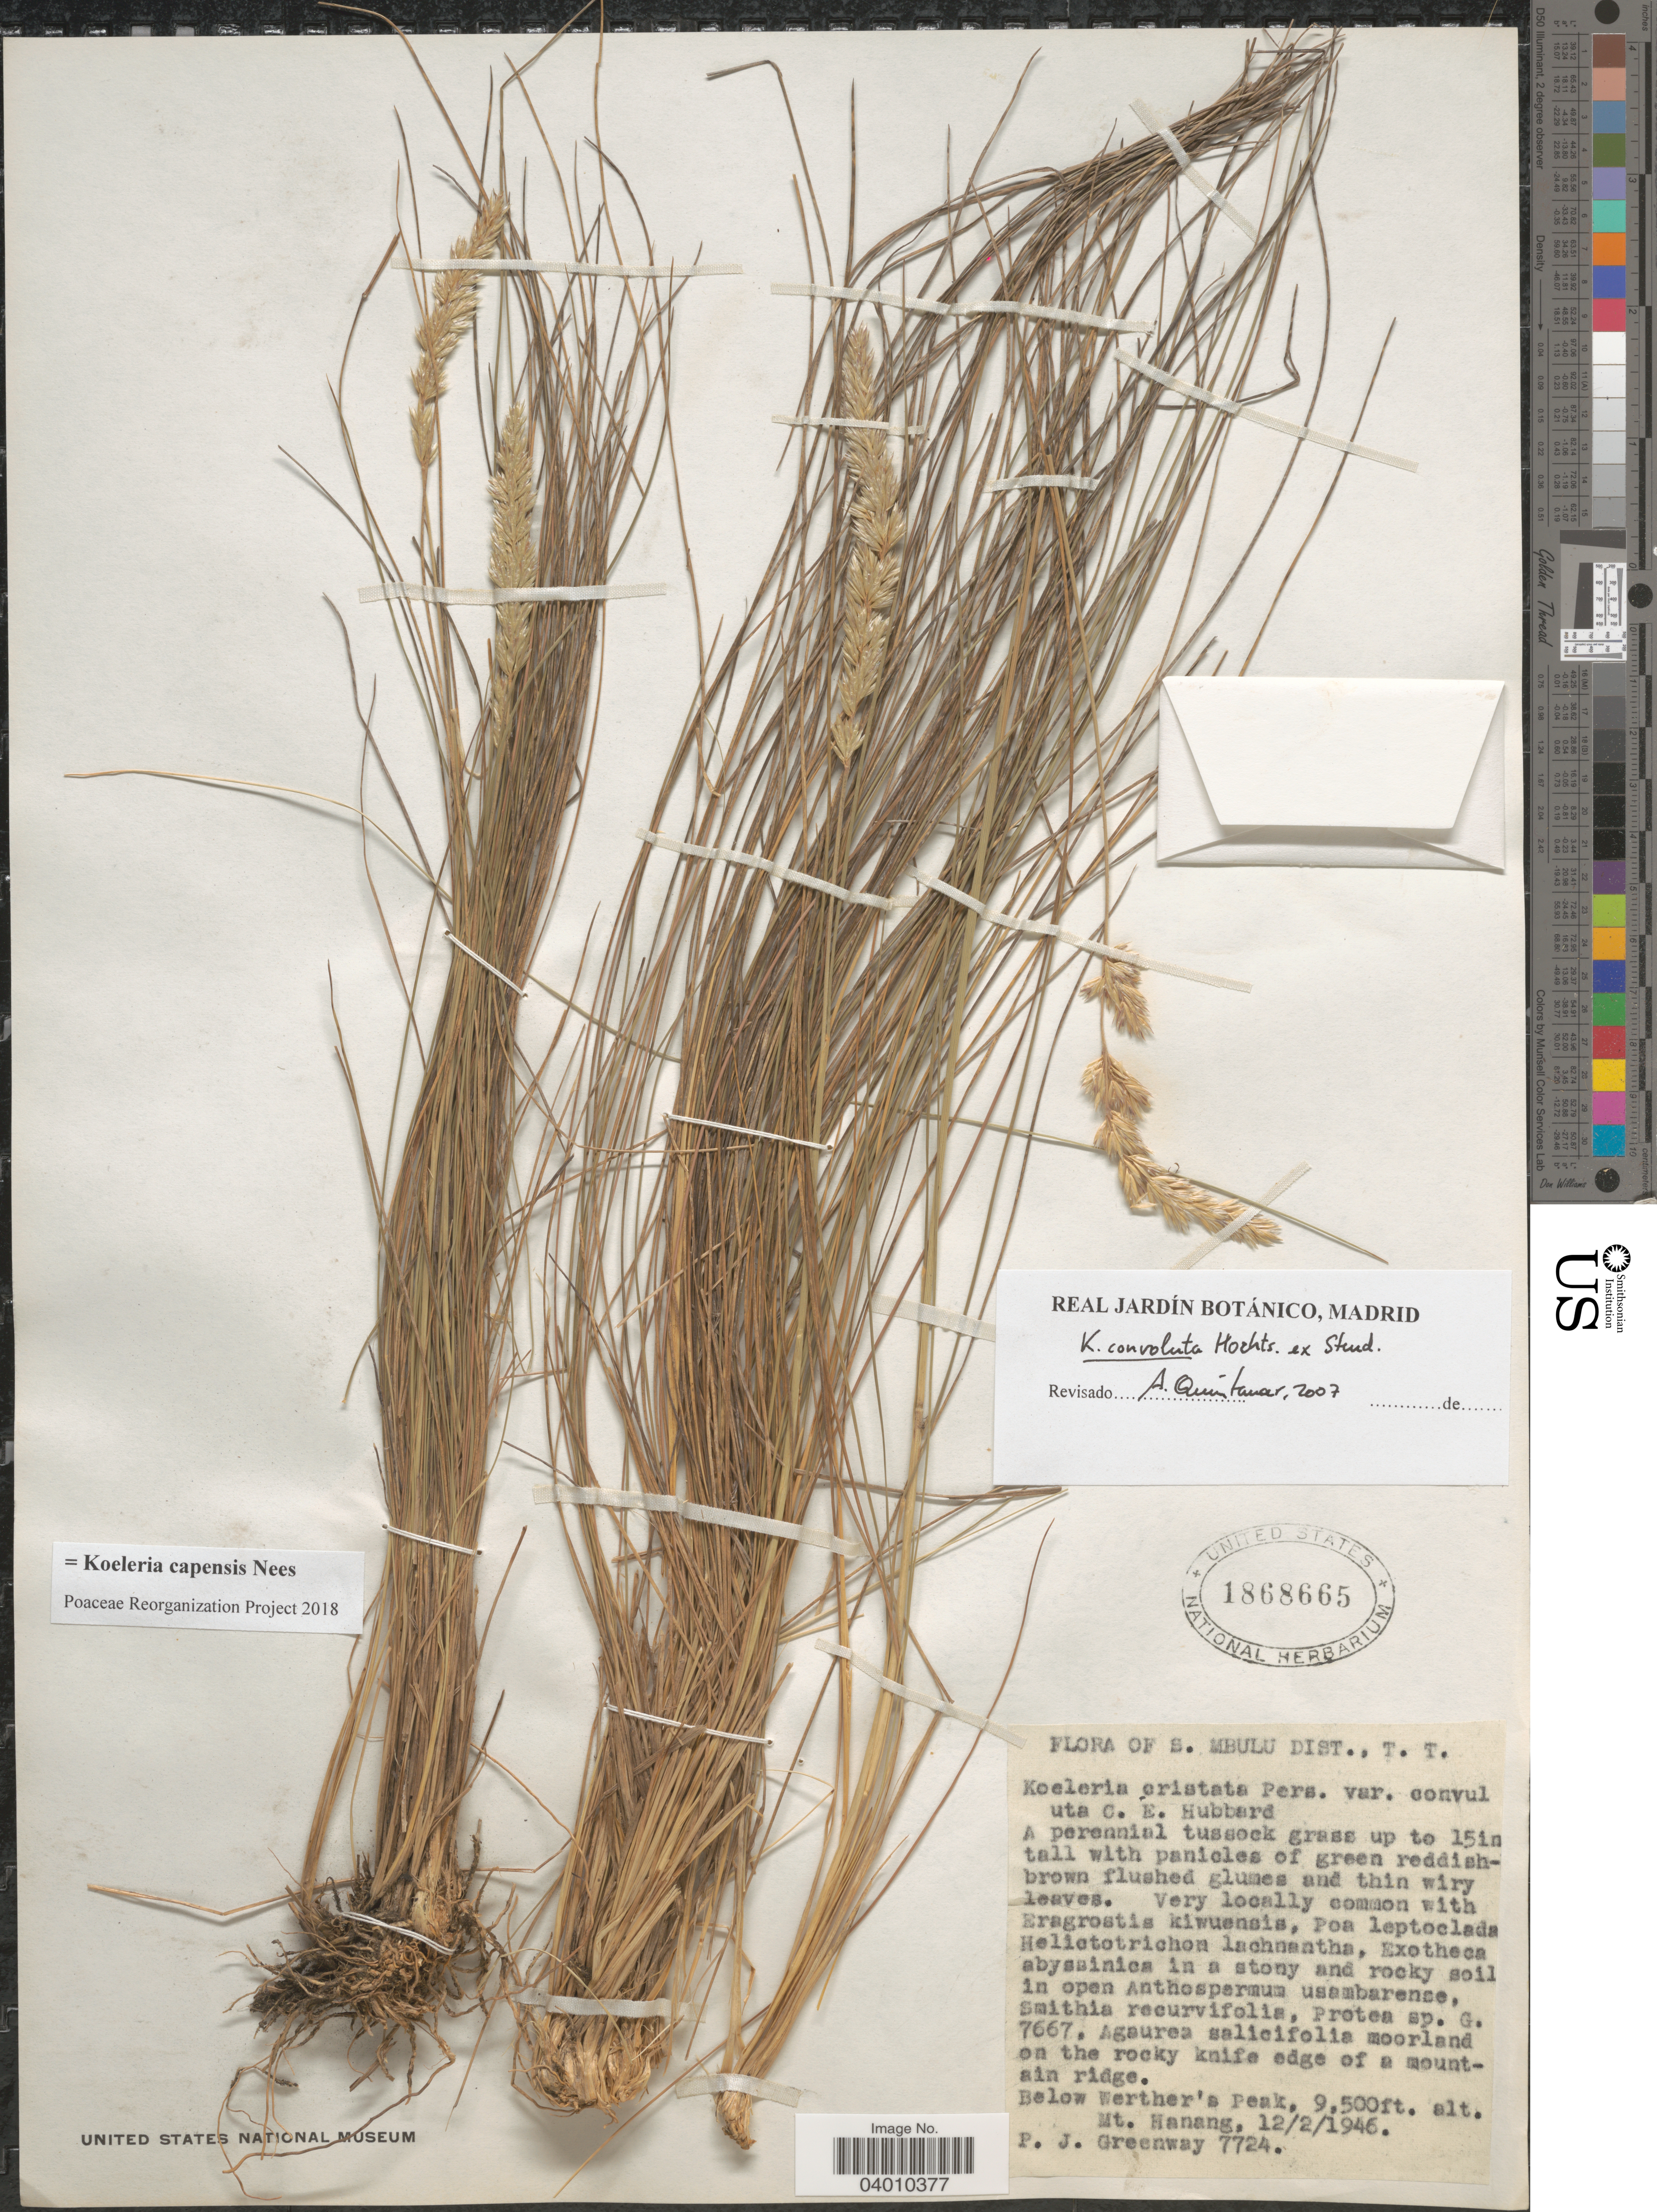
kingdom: Plantae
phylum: Tracheophyta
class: Liliopsida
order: Poales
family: Poaceae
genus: Koeleria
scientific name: Koeleria capensis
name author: (Steud.) Nees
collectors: P. J. Greenway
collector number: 7724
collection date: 1946-02-12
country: Tanzania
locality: S. Mbulu Dist., T. T. Below Werther's Peak, Mt. Hanang.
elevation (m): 2896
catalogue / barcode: US 1868665